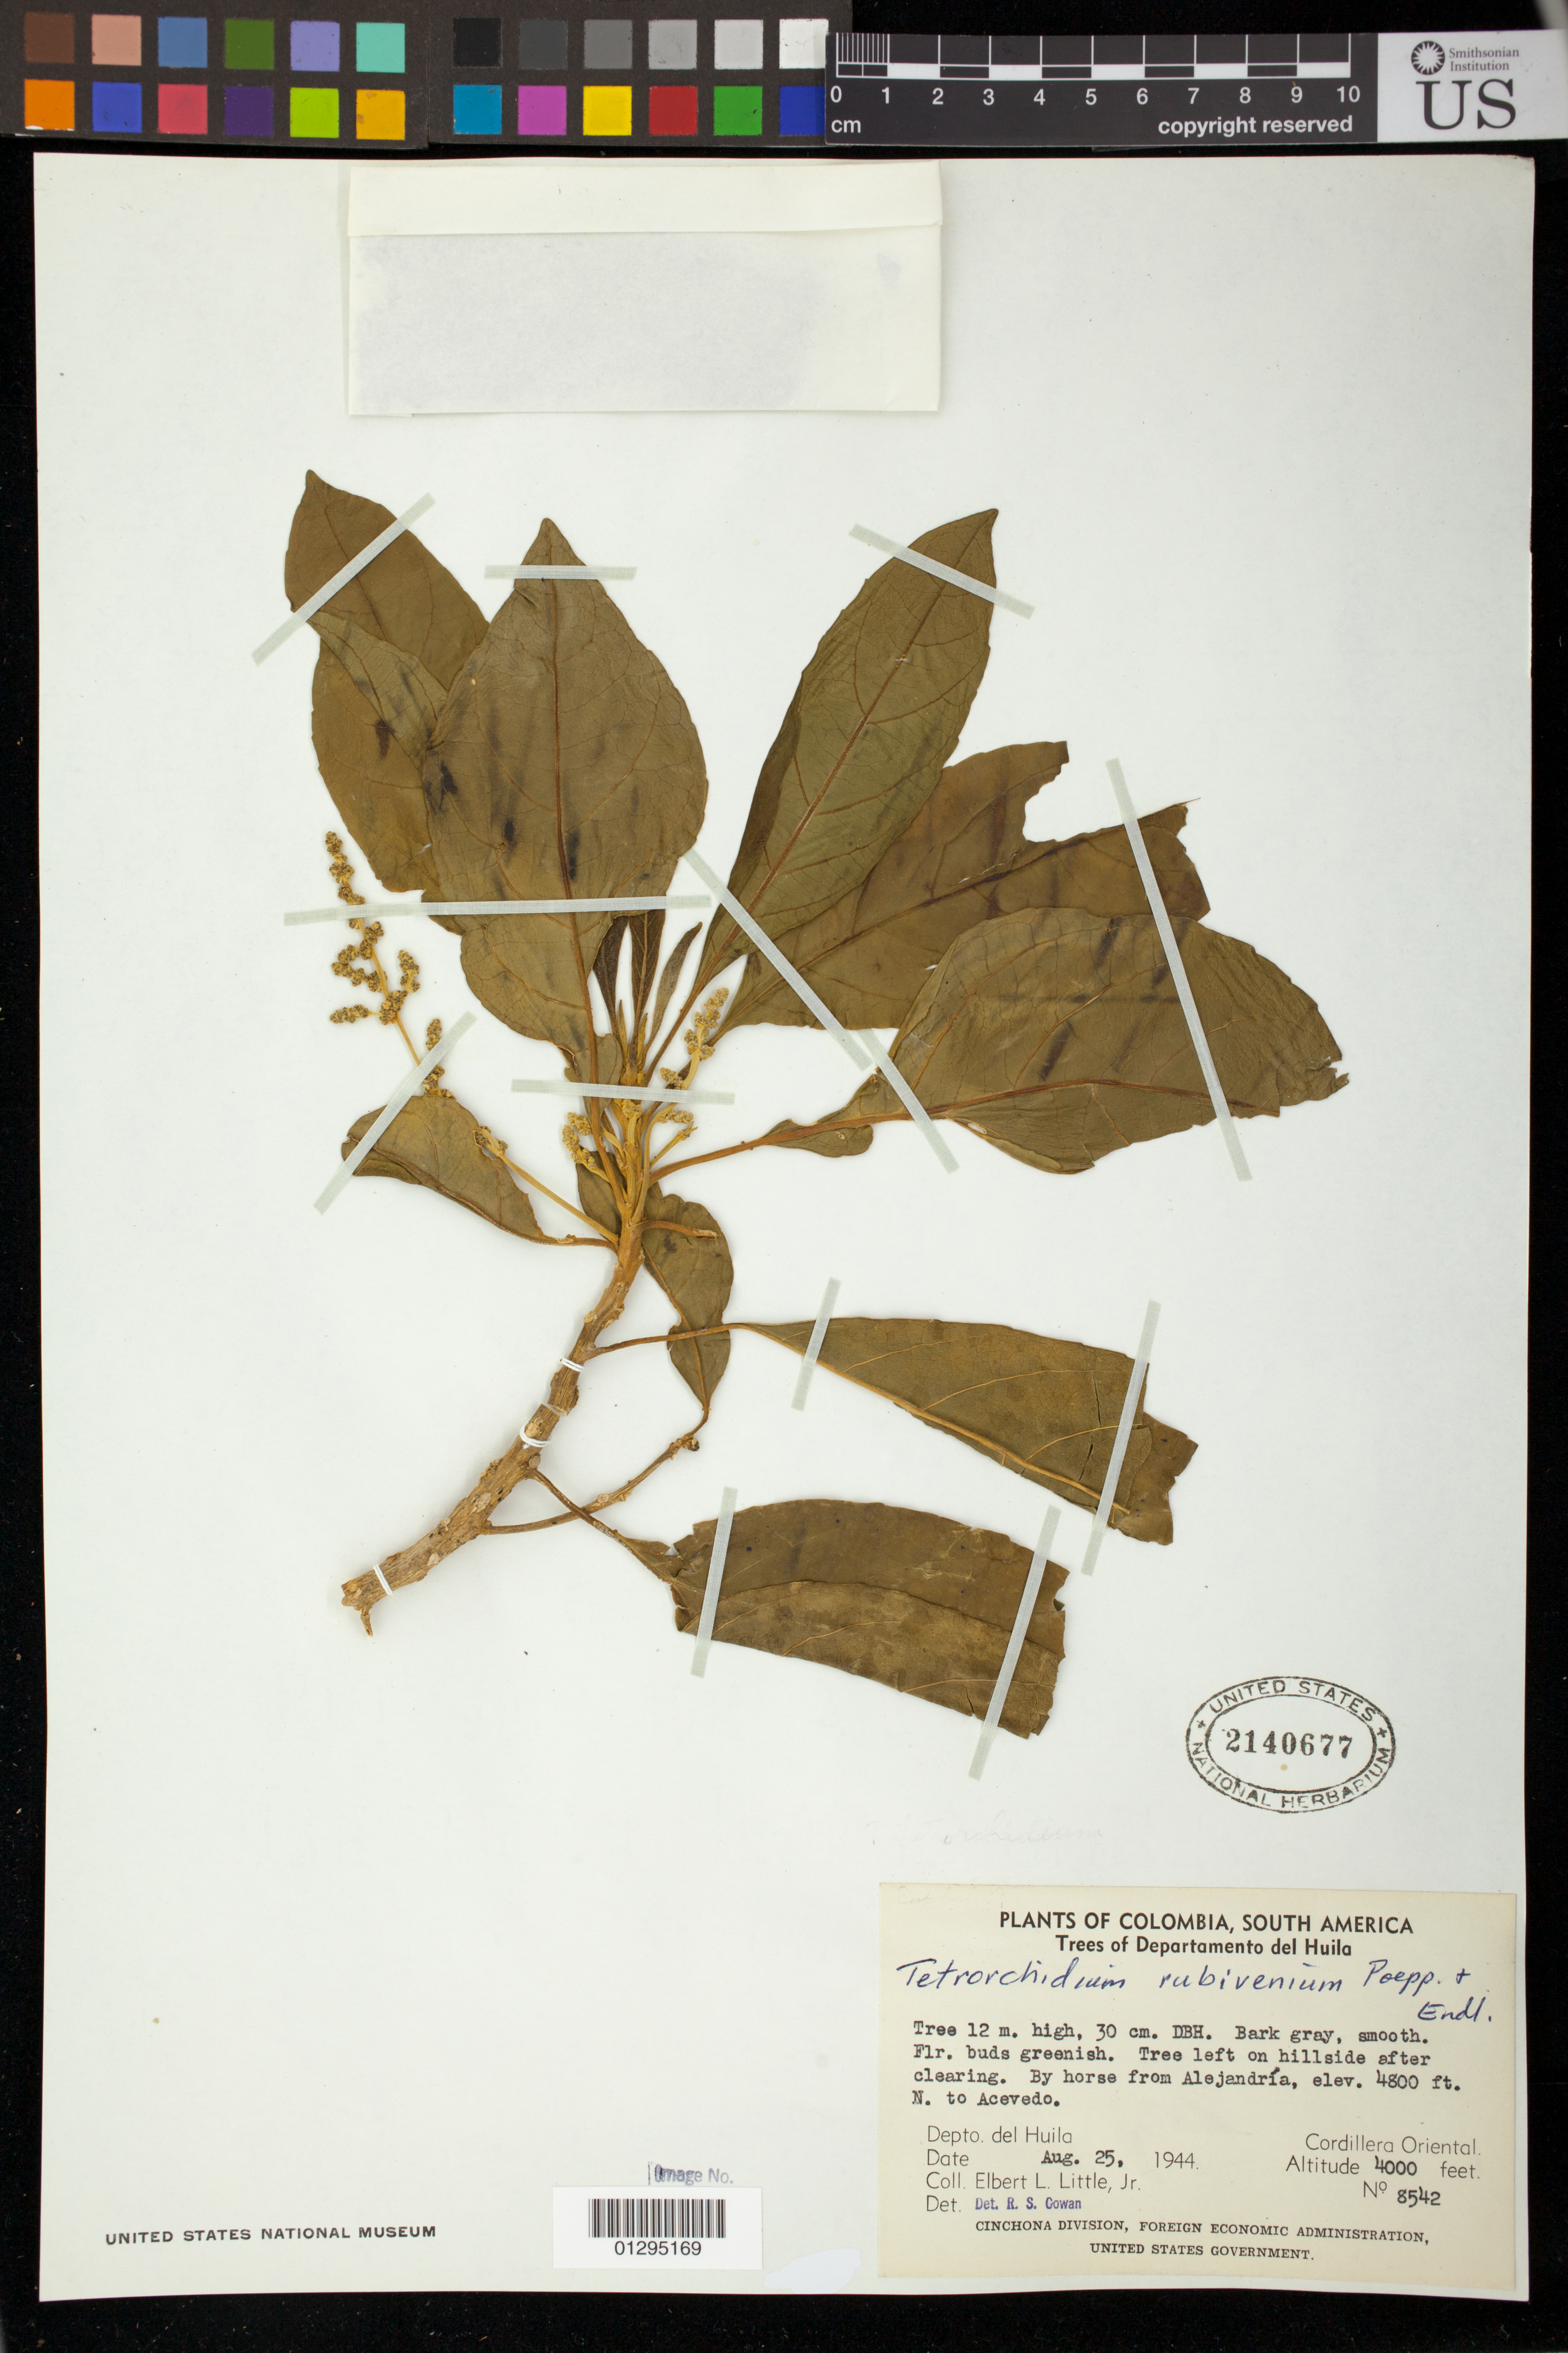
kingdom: Plantae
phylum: Tracheophyta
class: Magnoliopsida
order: Malpighiales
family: Euphorbiaceae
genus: Tetrorchidium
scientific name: Tetrorchidium rubrivenium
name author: Poepp.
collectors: E. L. Little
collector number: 8542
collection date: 1944-08-25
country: Colombia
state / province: Huila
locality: Cordillera Oriental. By horse from Alejandria, N. to Acevedo.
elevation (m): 1219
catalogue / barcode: US 2140677